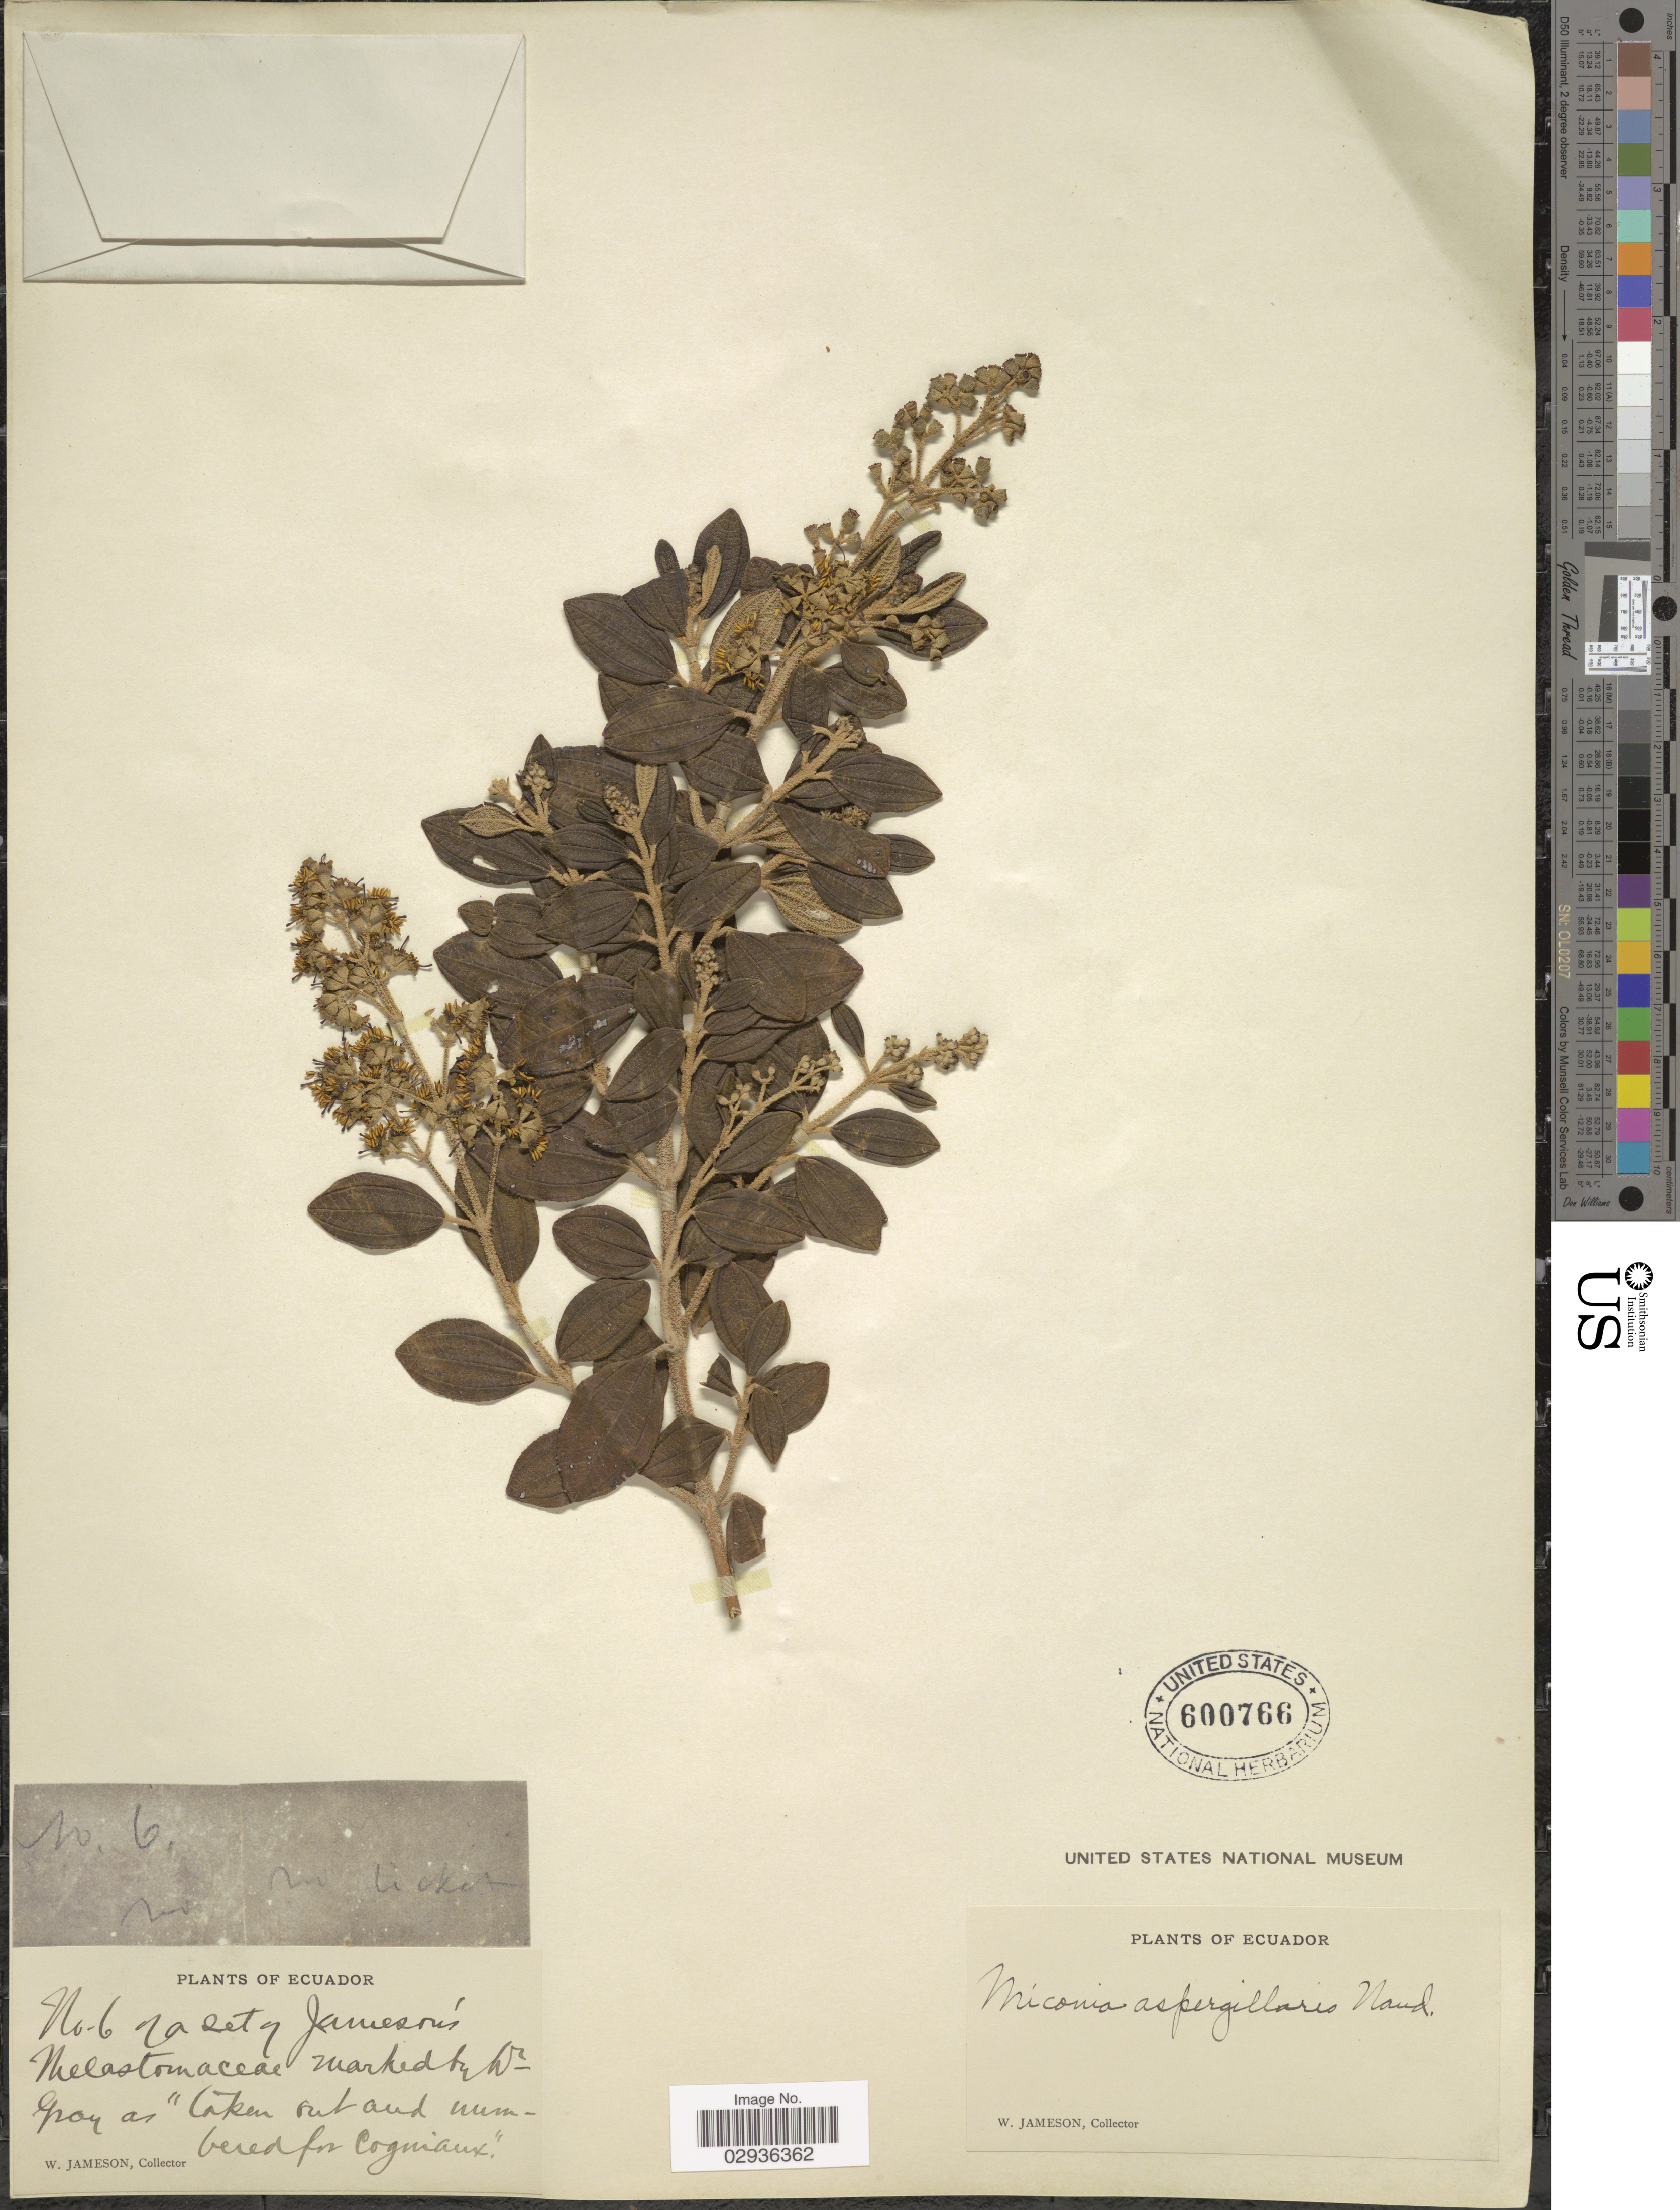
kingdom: Plantae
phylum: Tracheophyta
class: Magnoliopsida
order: Myrtales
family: Melastomataceae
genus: Miconia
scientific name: Miconia aspergillaris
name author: (Bonpl.) Naudin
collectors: W. Jameson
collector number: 6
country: Ecuador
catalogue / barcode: US 600766